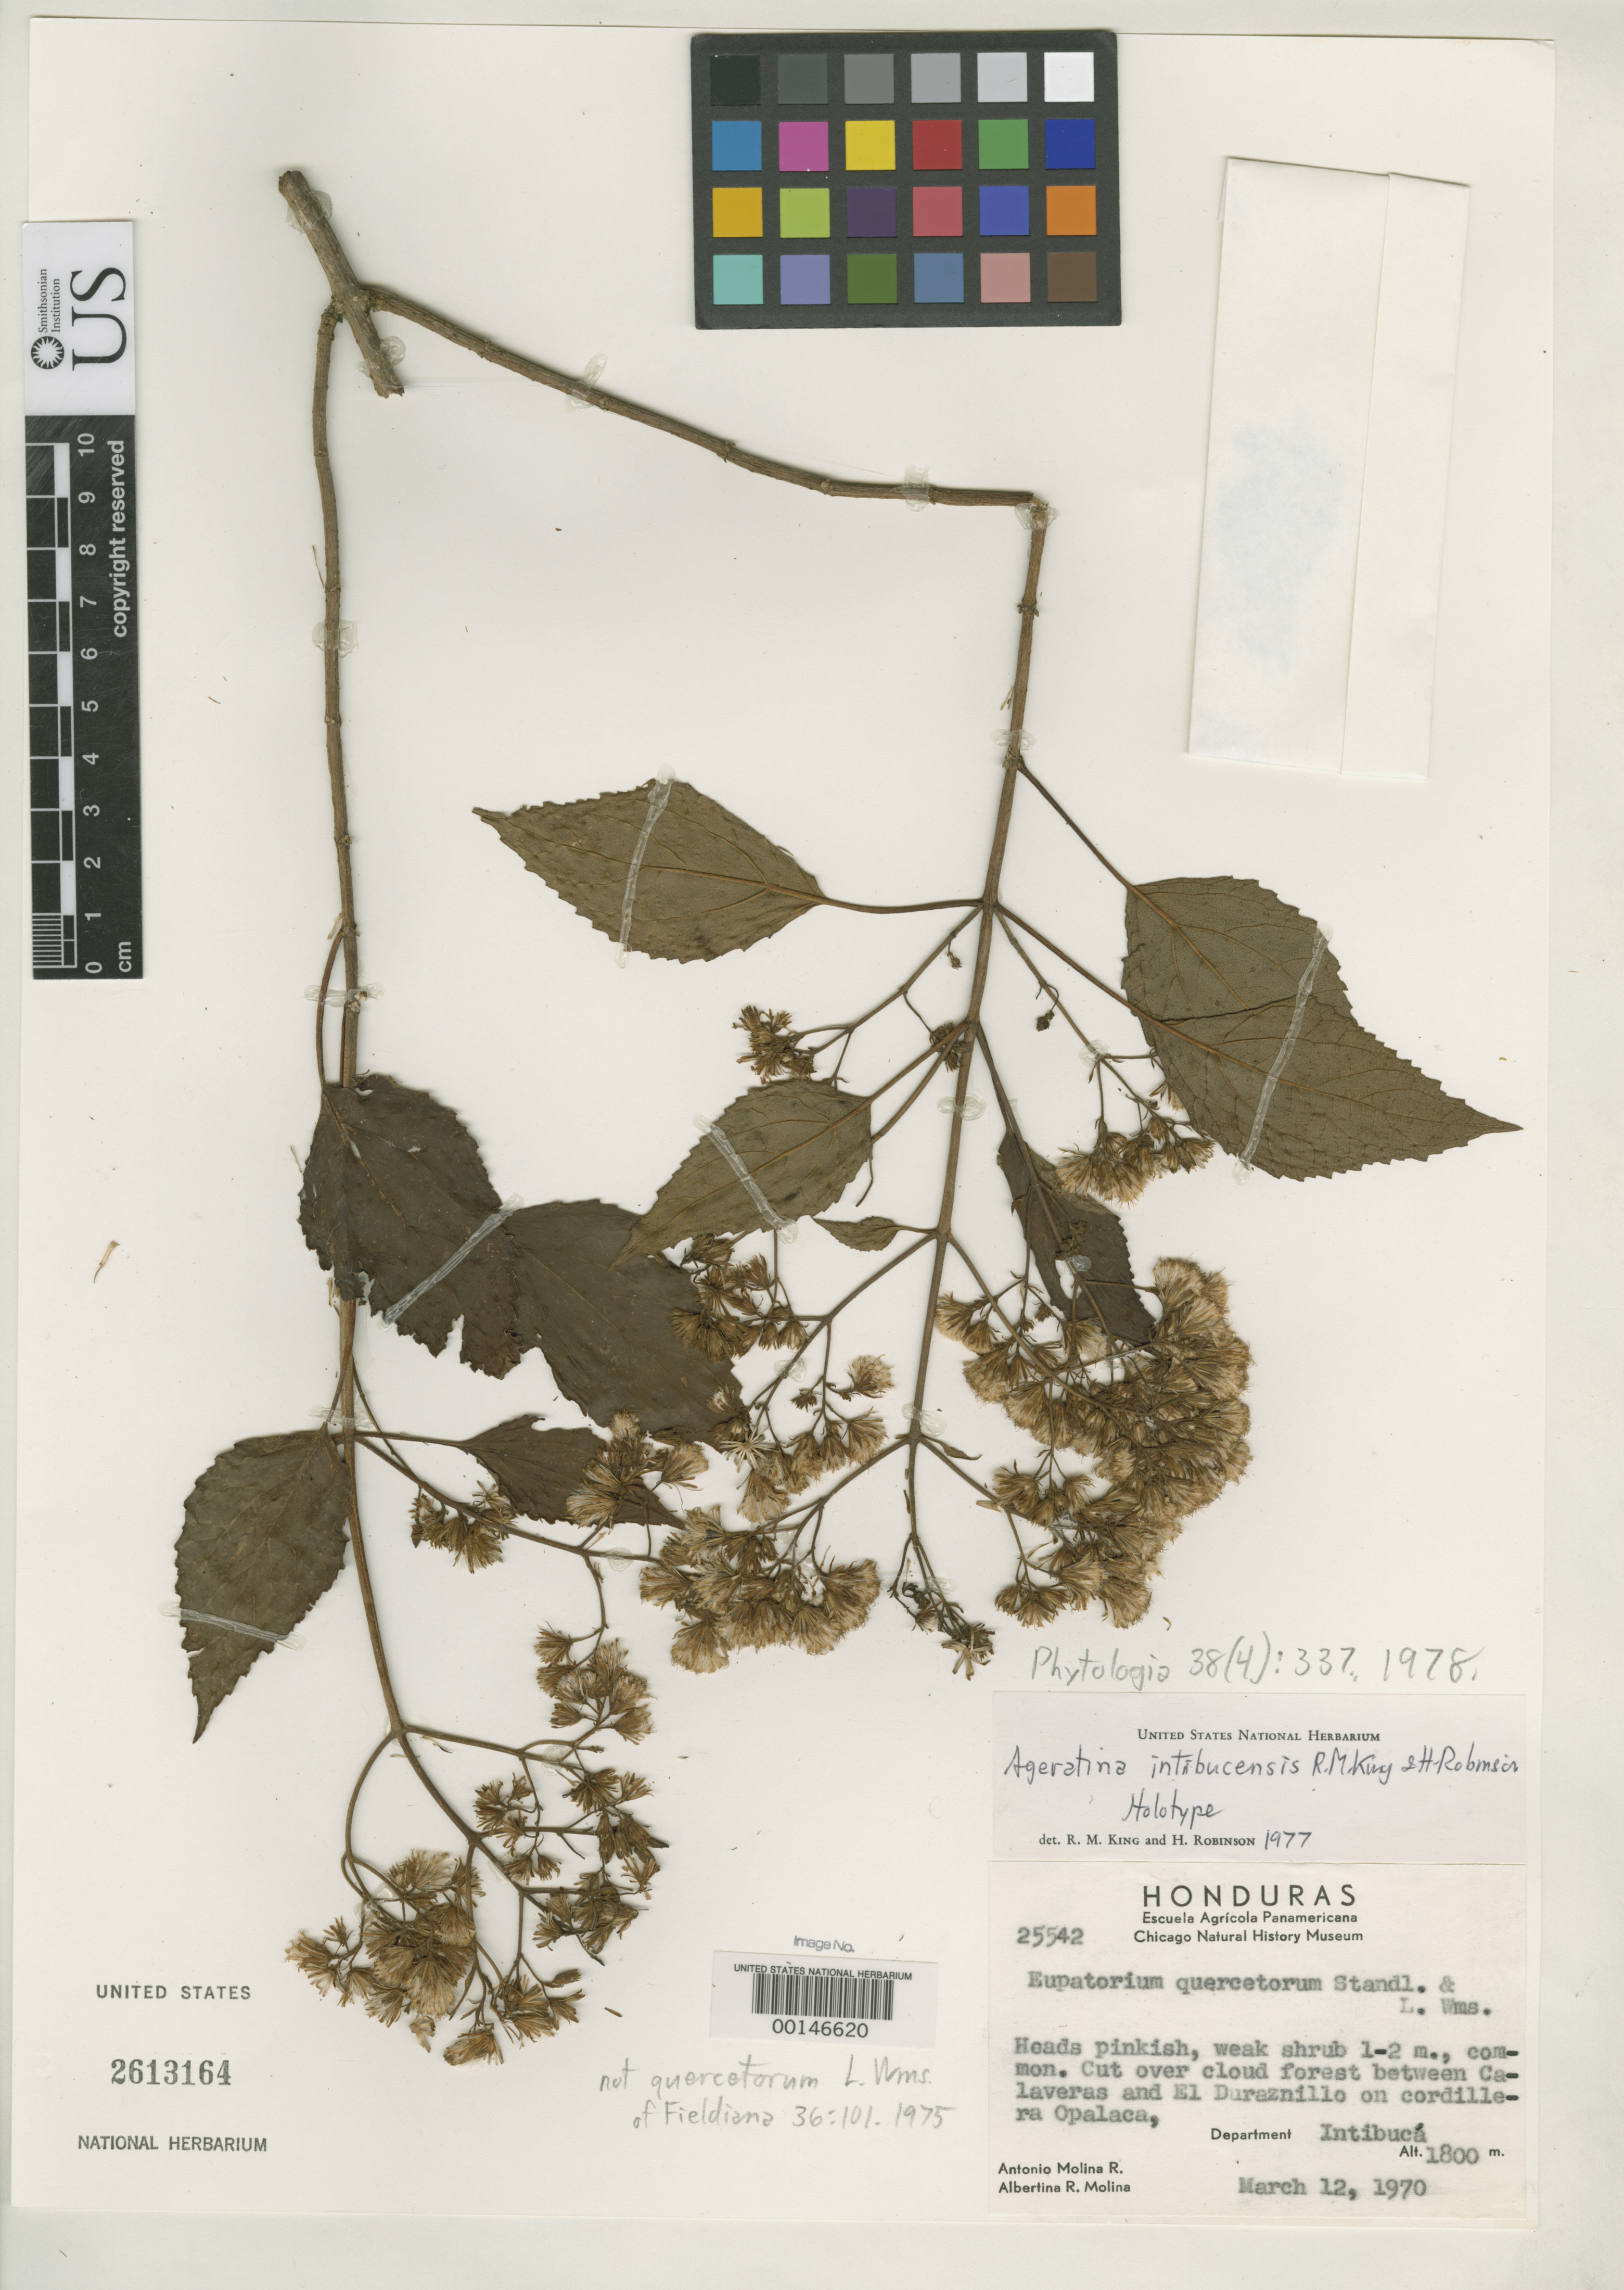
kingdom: Plantae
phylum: Tracheophyta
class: Magnoliopsida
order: Asterales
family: Asteraceae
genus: Ageratina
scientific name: Ageratina intibucensis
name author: R.M. King & H. Rob.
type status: Holotype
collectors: A. Molina R. & A. Molina R.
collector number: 25542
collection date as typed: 12 Mar 1970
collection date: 1970-03-12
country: Honduras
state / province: Intibucá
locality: Between Calaveras and El Duraznillo, Cordillera Opalaca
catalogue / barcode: US 2613164